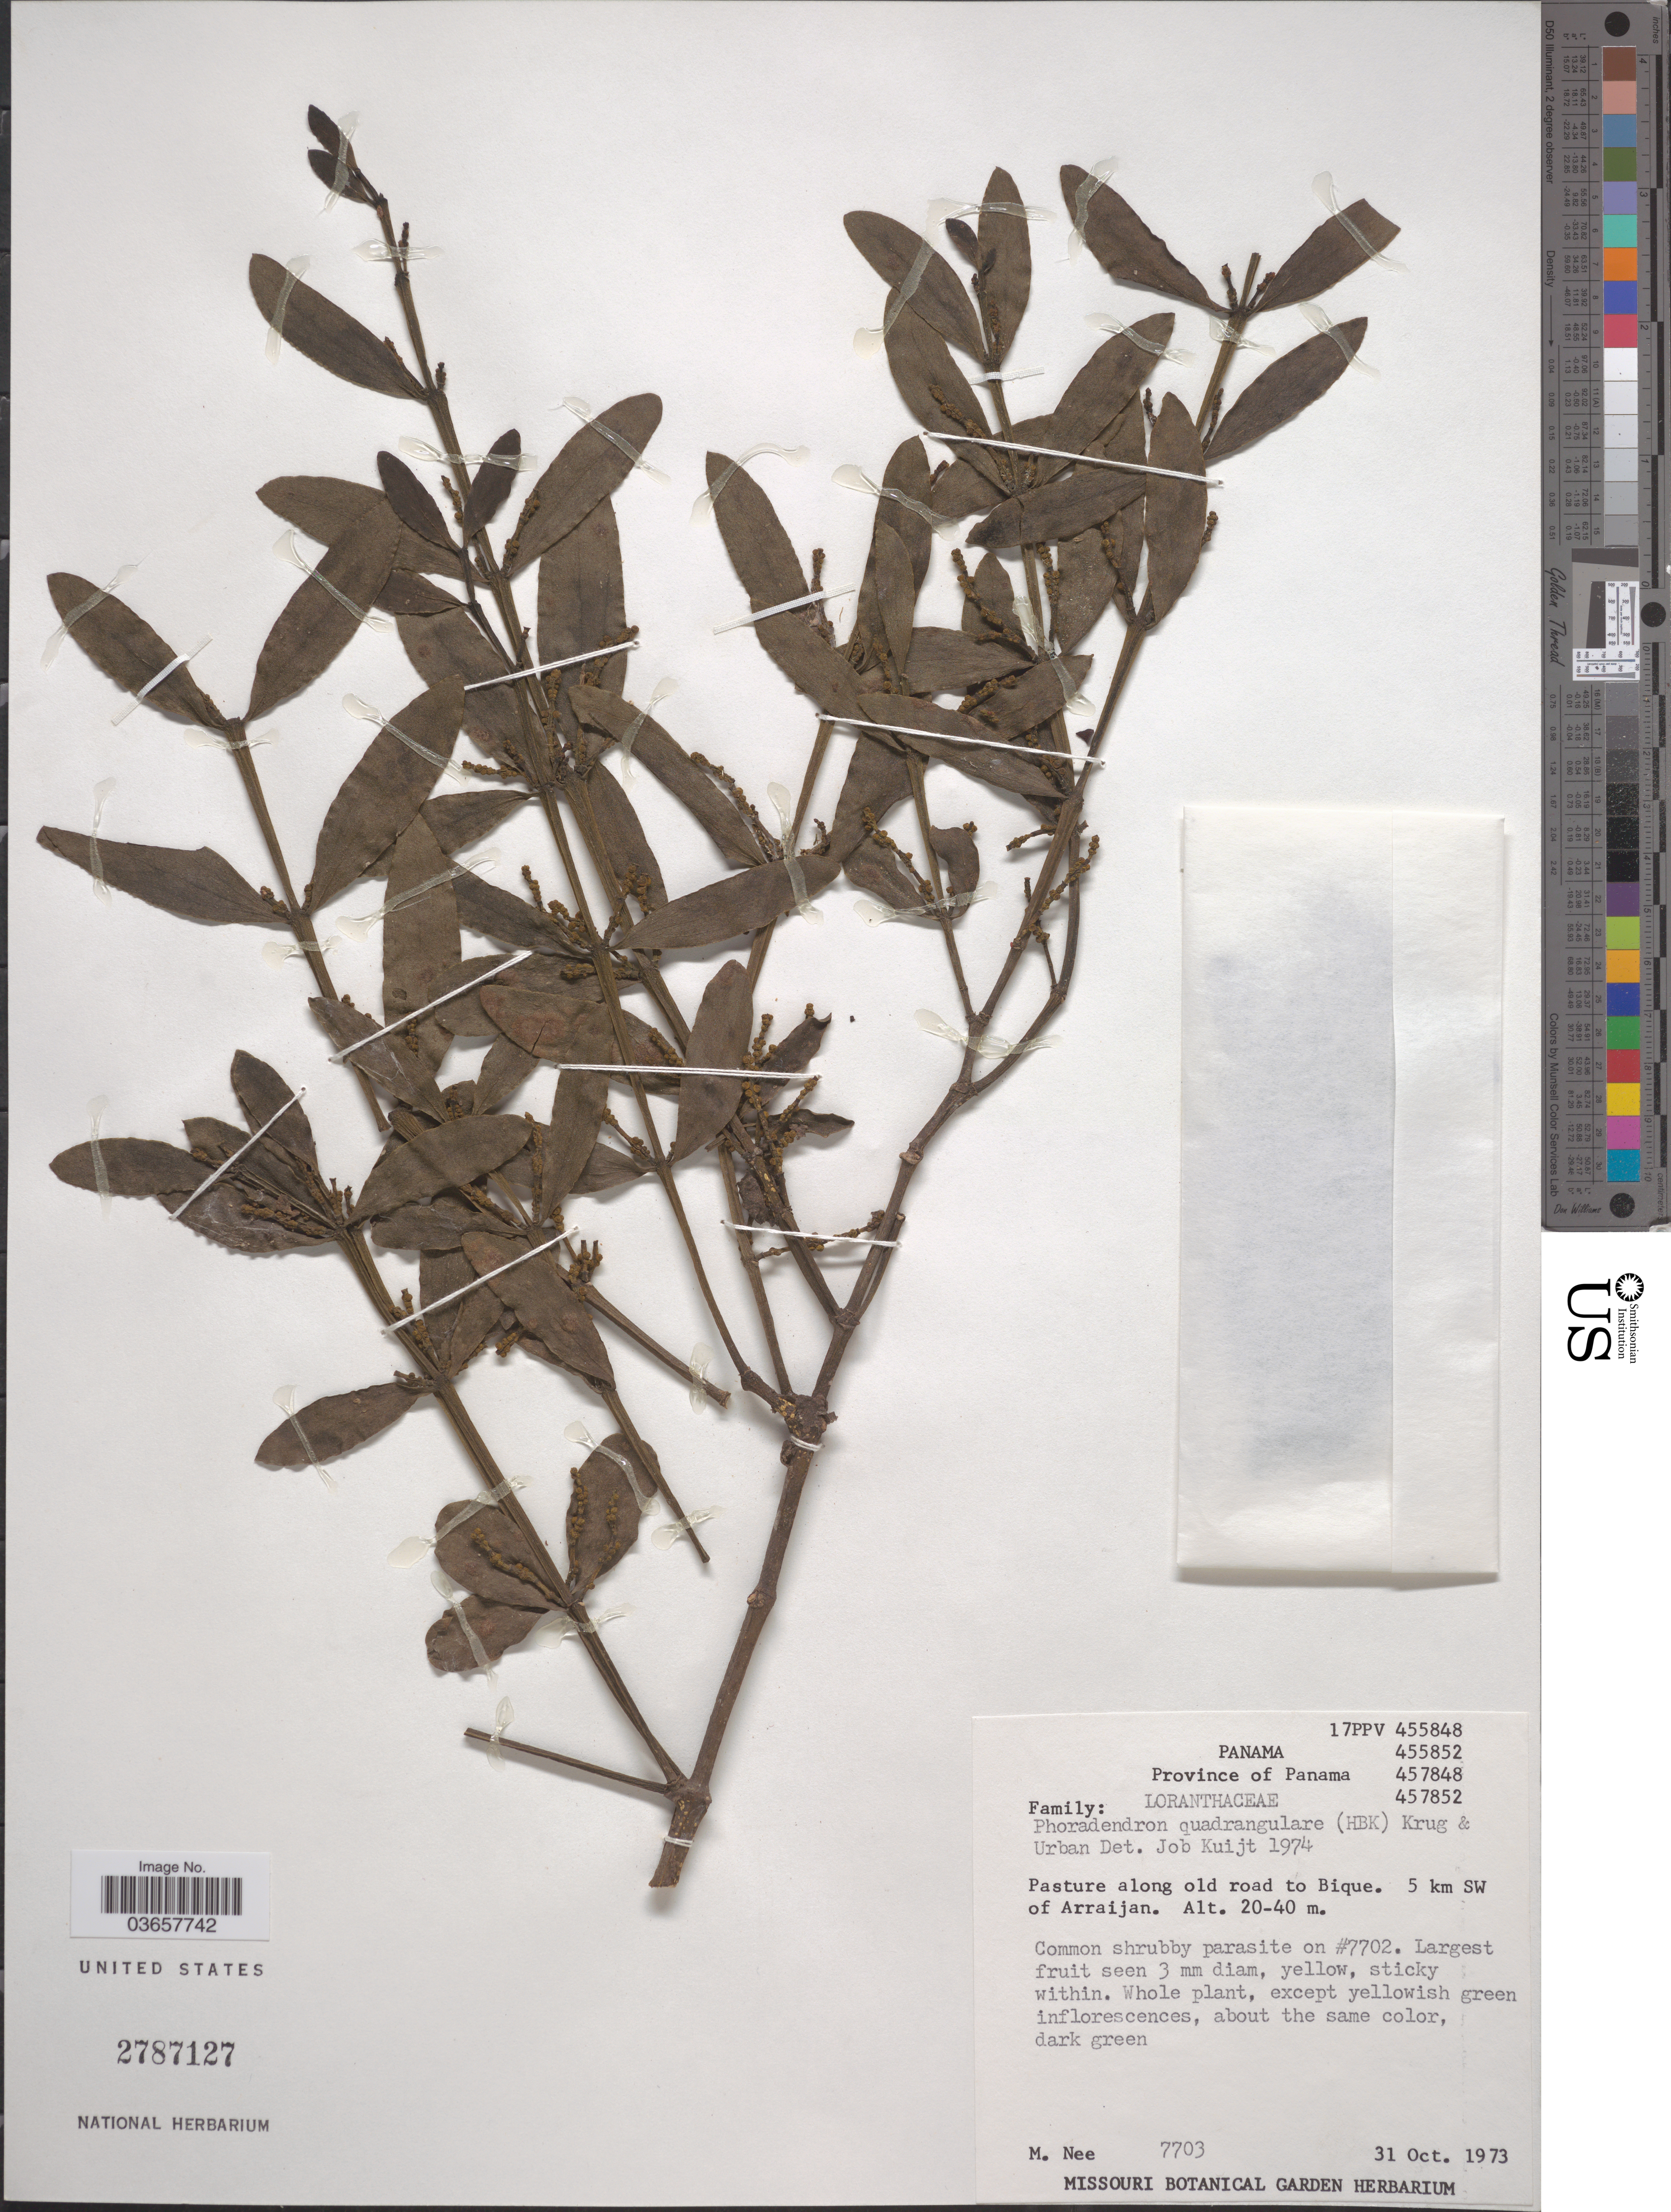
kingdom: Plantae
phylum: Tracheophyta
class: Magnoliopsida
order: Santalales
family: Viscaceae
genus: Phoradendron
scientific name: Phoradendron quadrangulare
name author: (Kunth) Griseb.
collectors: M. Nee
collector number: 7703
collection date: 1973-10-31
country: Panama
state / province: Panamá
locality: Pasture along old road to Bique. 5 km SW of Arraijan.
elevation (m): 20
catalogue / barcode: US 2787127